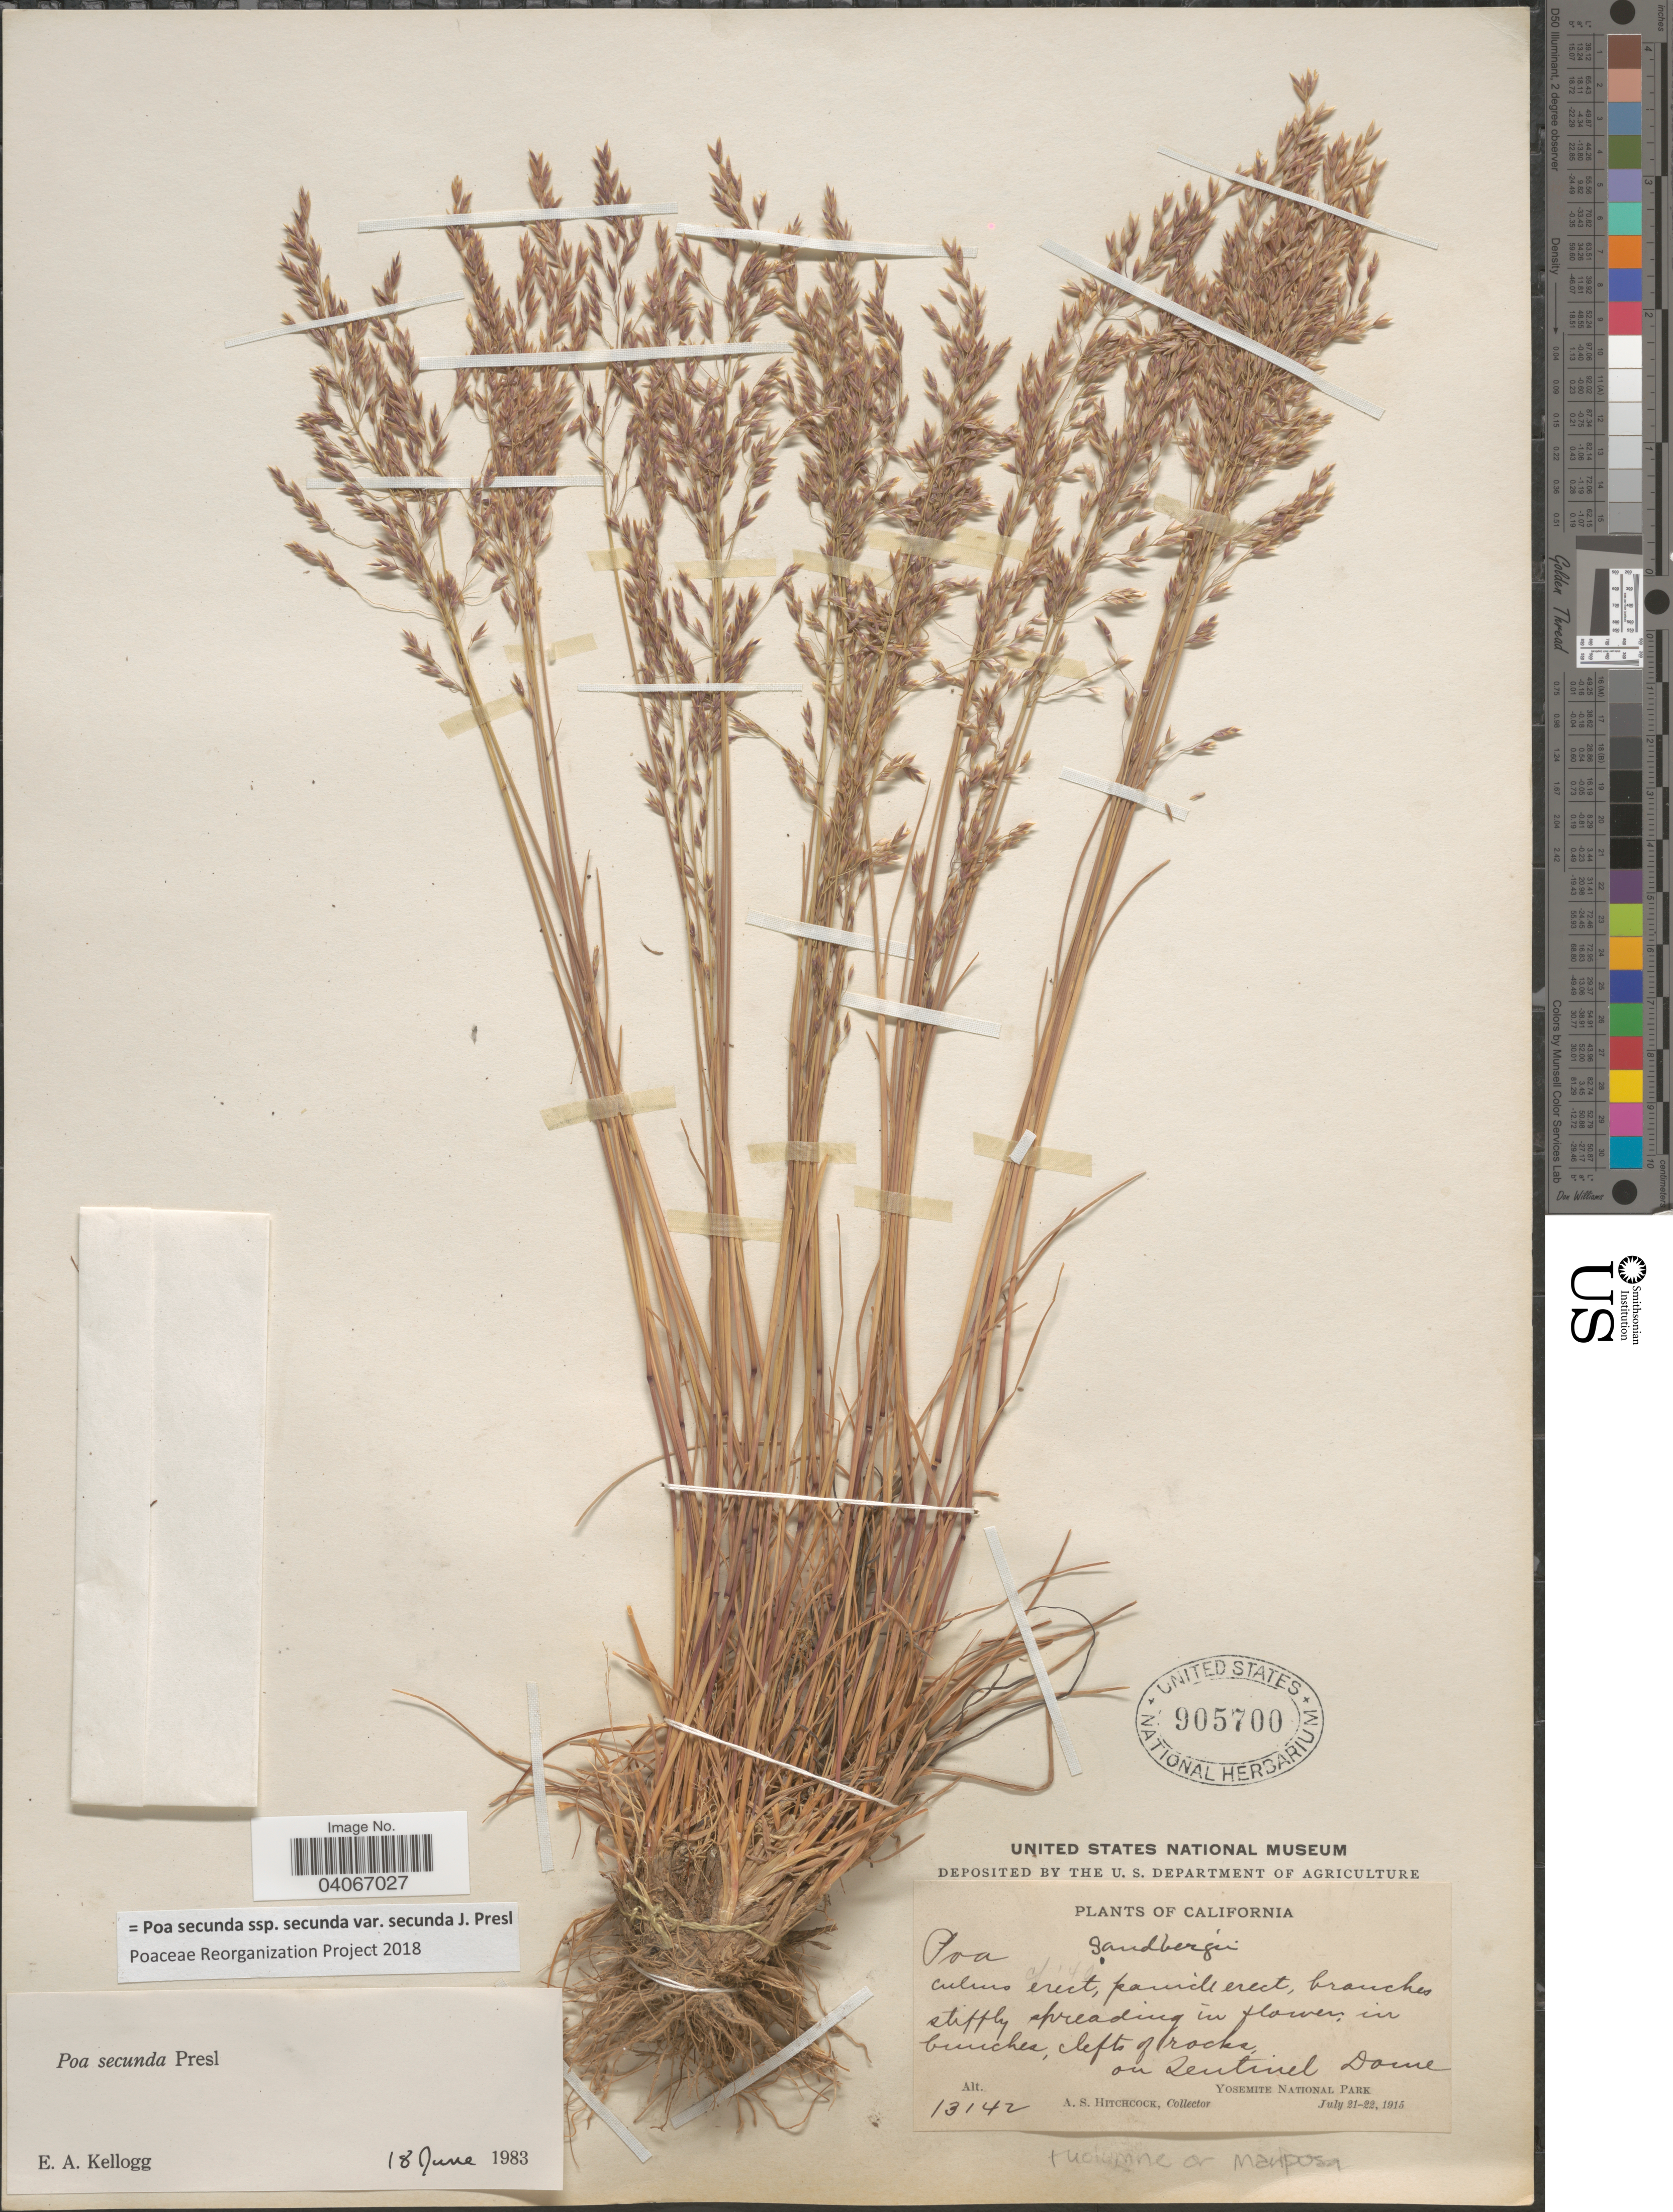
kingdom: Plantae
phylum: Tracheophyta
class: Liliopsida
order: Poales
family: Poaceae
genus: Poa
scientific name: Poa secunda subsp. secunda var. secunda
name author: J. Presl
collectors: A. S. Hitchcock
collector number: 13142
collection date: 1915-07-21/1915-07-22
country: United States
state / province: California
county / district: Tuolumne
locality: Yosemite National Park. In bunches, clefts of rocks, on Sentinel Dome. Tuolumne or Mariposa.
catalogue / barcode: US 905700